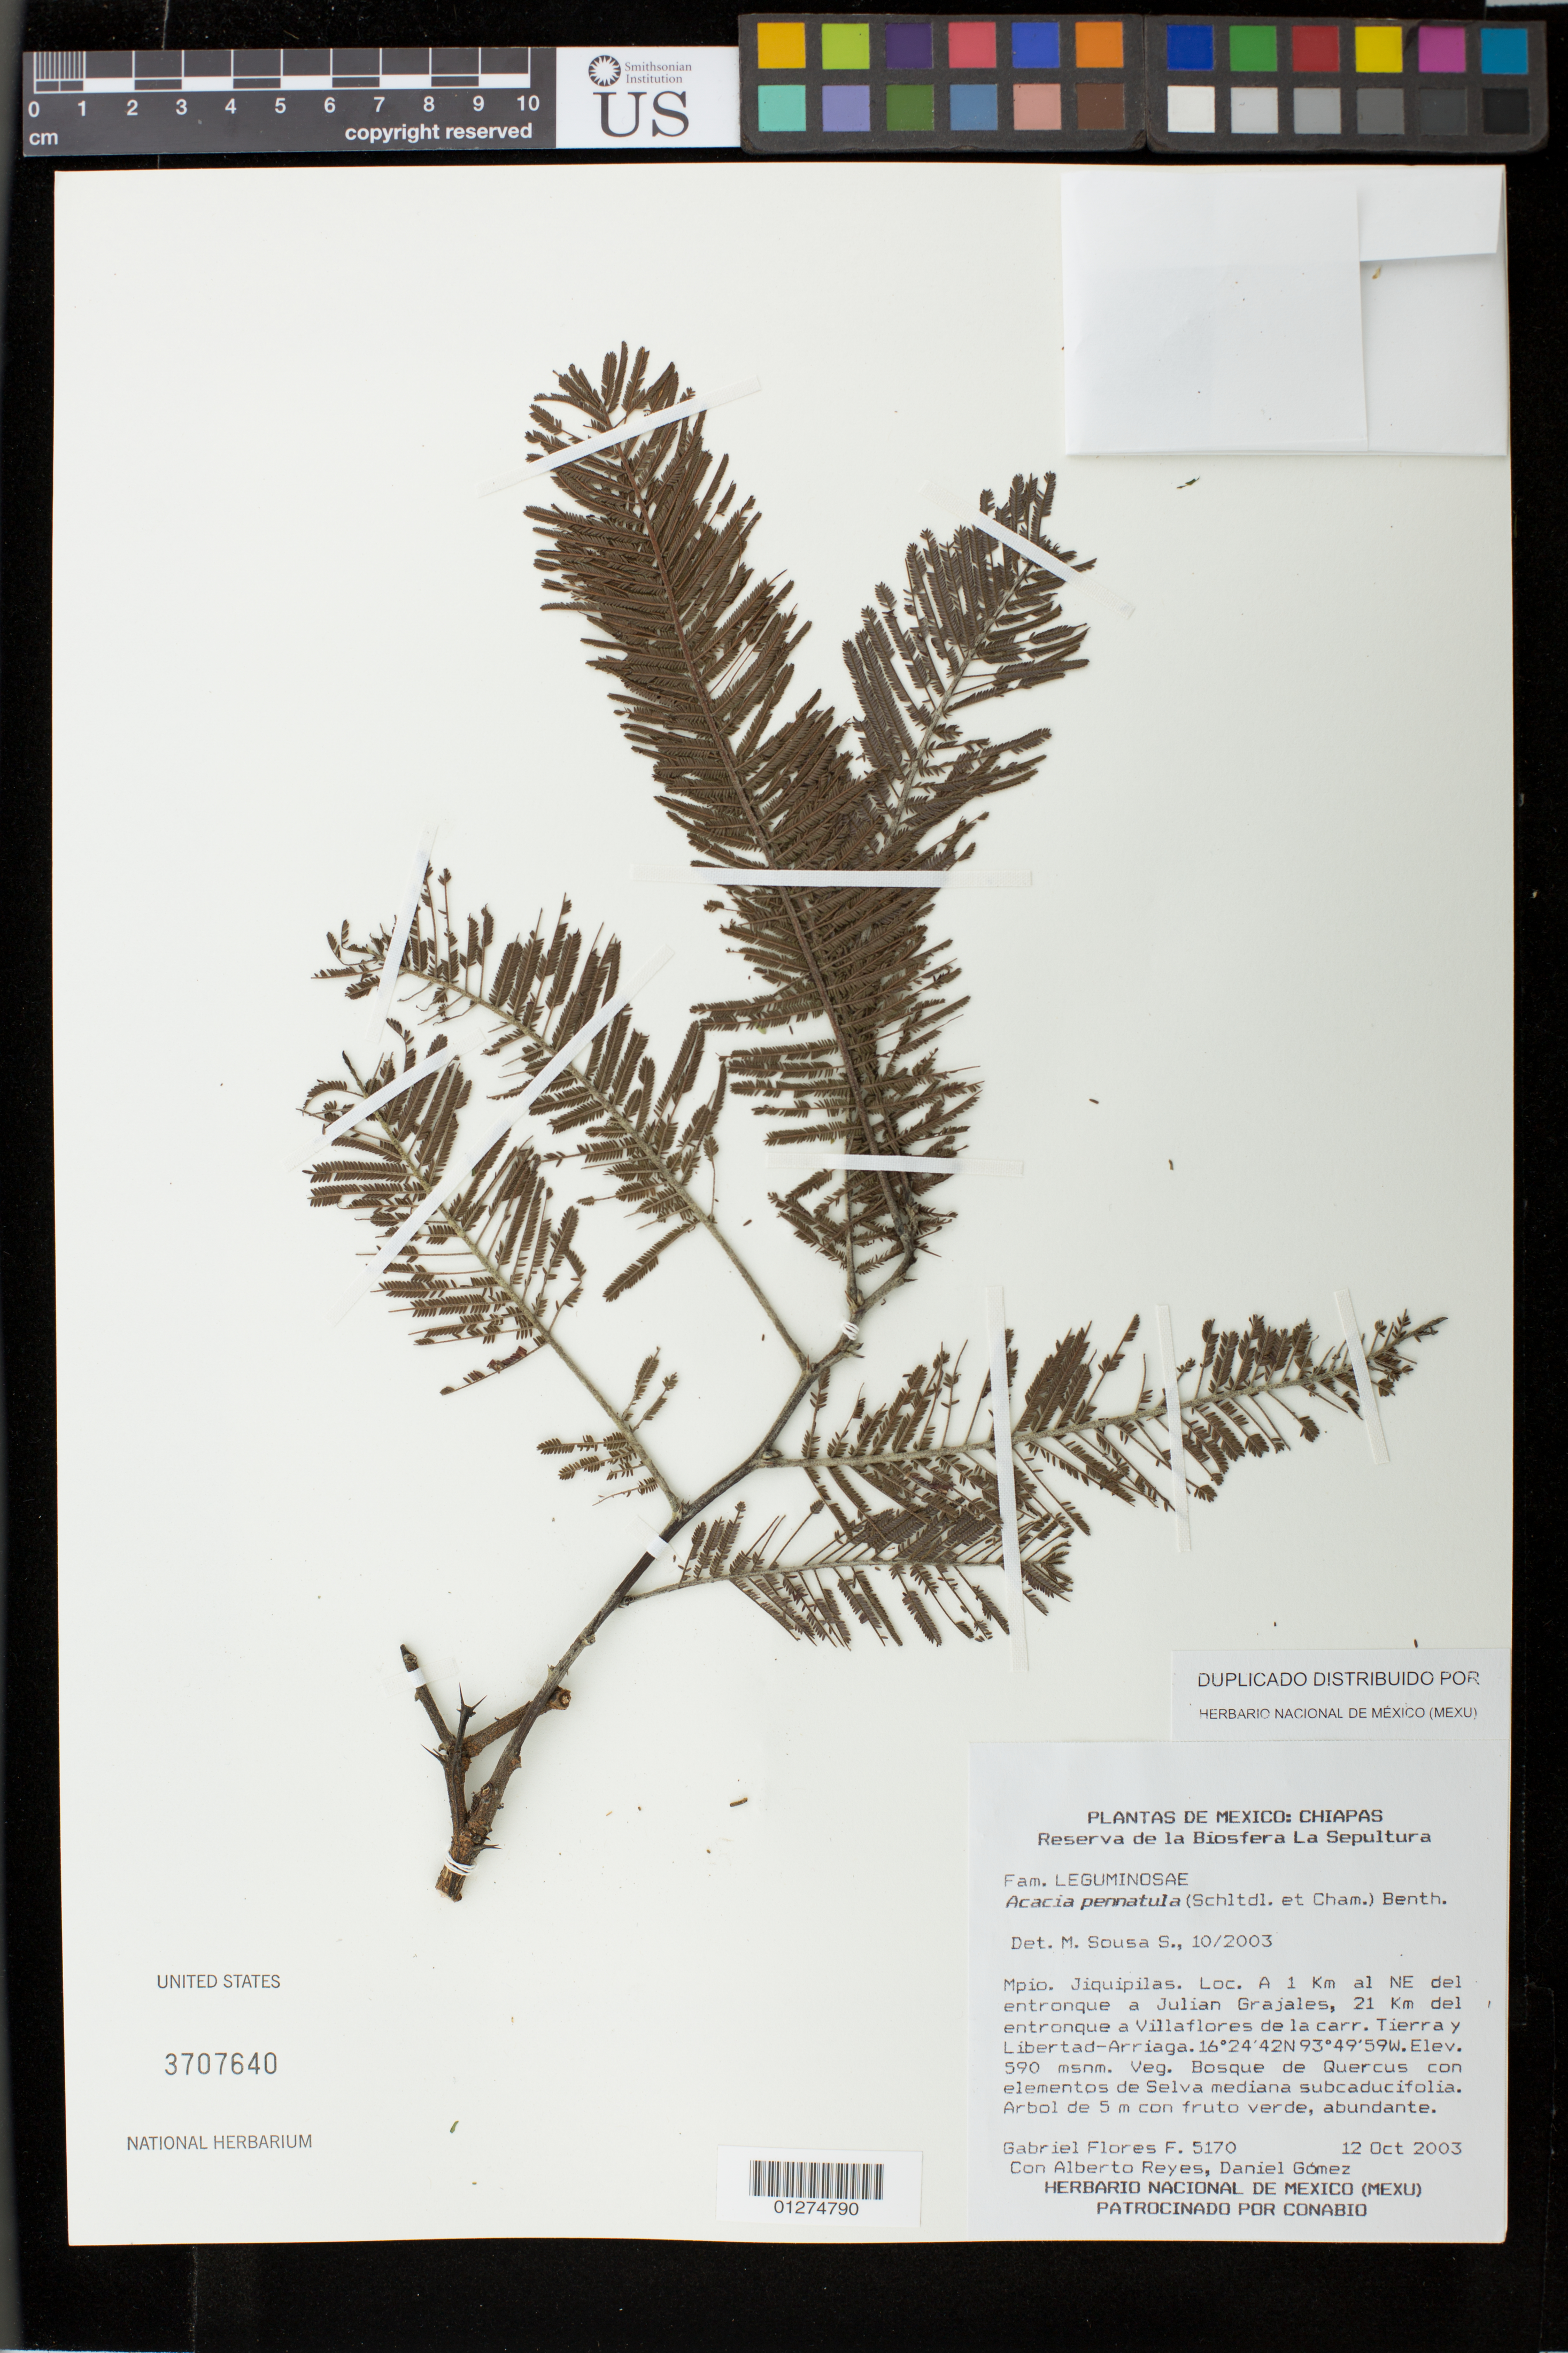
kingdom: Plantae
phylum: Tracheophyta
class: Magnoliopsida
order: Fabales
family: Fabaceae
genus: Vachellia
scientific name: Vachellia pennatula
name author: (Schltdl. & Cham.) Seigler & Ebinger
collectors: G. Flores F., A. Reyes & D. Gómez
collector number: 5170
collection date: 2003-10-12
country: Mexico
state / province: Chiapas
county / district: Jiquipilas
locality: A 1 Km al NE del entronque a Julian Grajales, 21 Km del entronque a Villaflores de la carr. Tierra y Libertad-Arriaga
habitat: bosque de Quercus con elementos de Selva mediana subcaducifolia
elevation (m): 590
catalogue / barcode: US 3707640